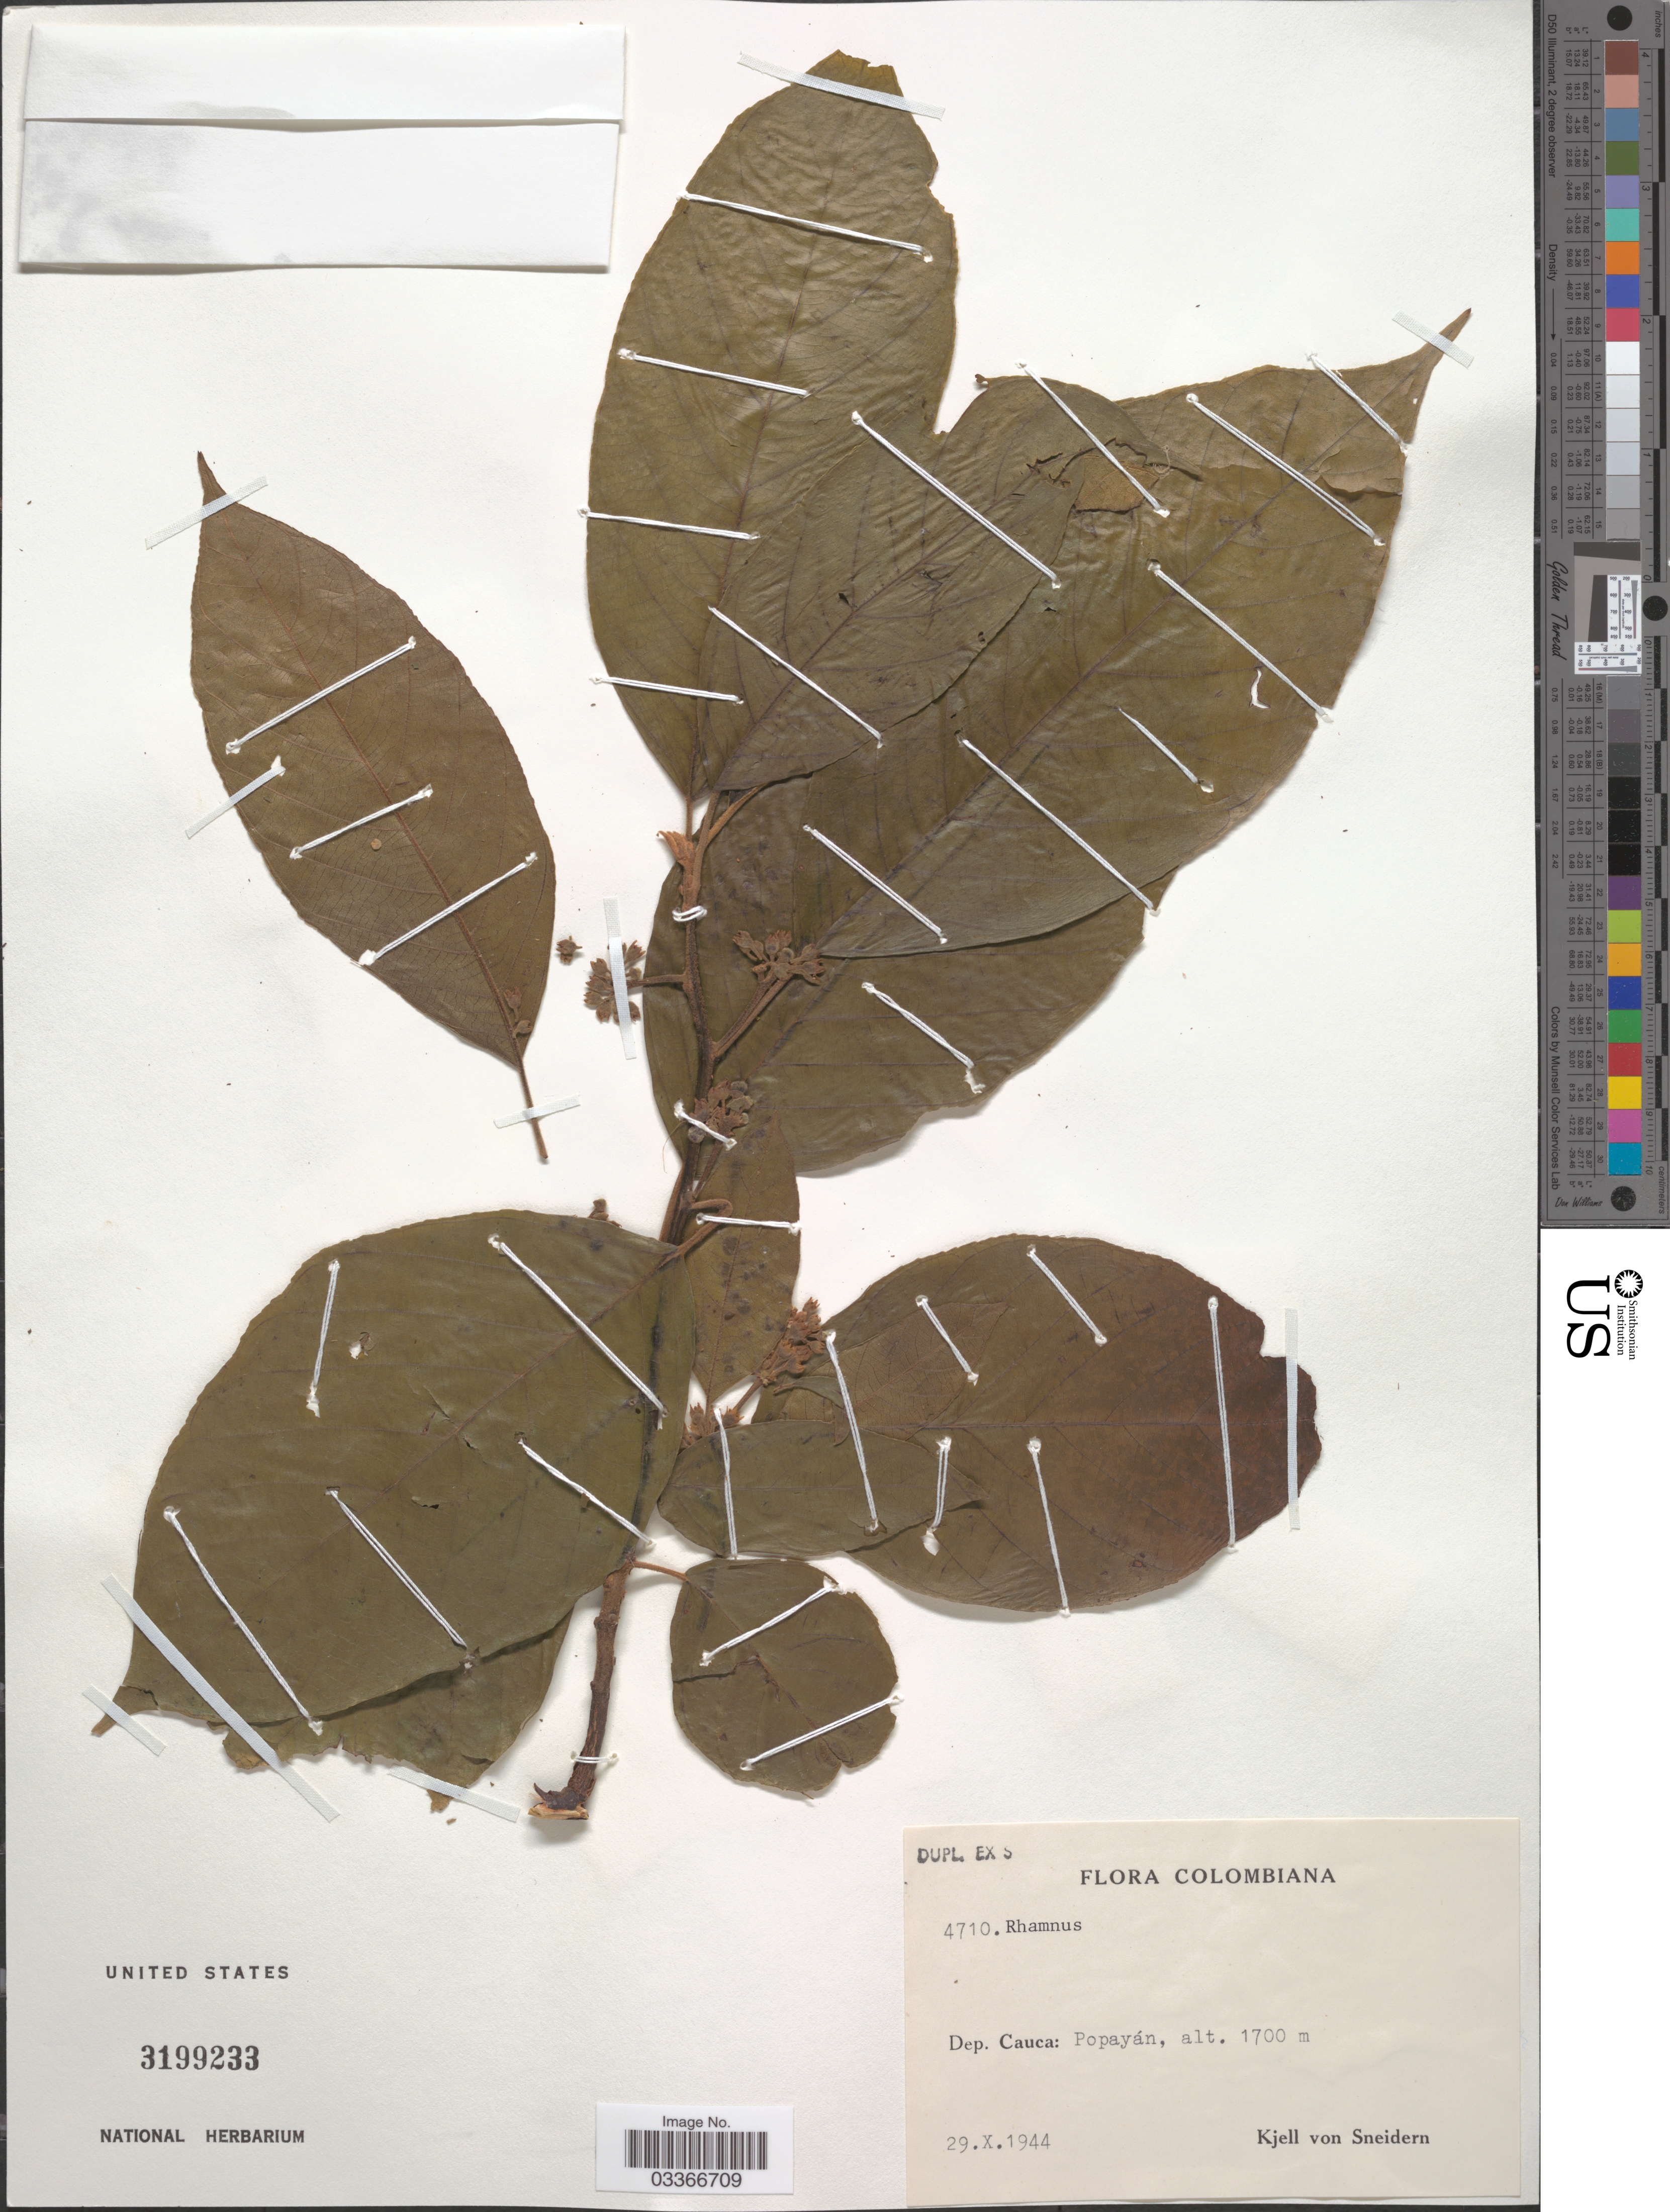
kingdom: Plantae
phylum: Tracheophyta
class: Magnoliopsida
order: Rosales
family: Rhamnaceae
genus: Rhamnus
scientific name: Rhamnus sp.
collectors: K. von Sneidern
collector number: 4710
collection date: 1944-10-29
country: Colombia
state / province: Cauca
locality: Dep. Cauca: Popayán.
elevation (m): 1700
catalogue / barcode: US 3199233